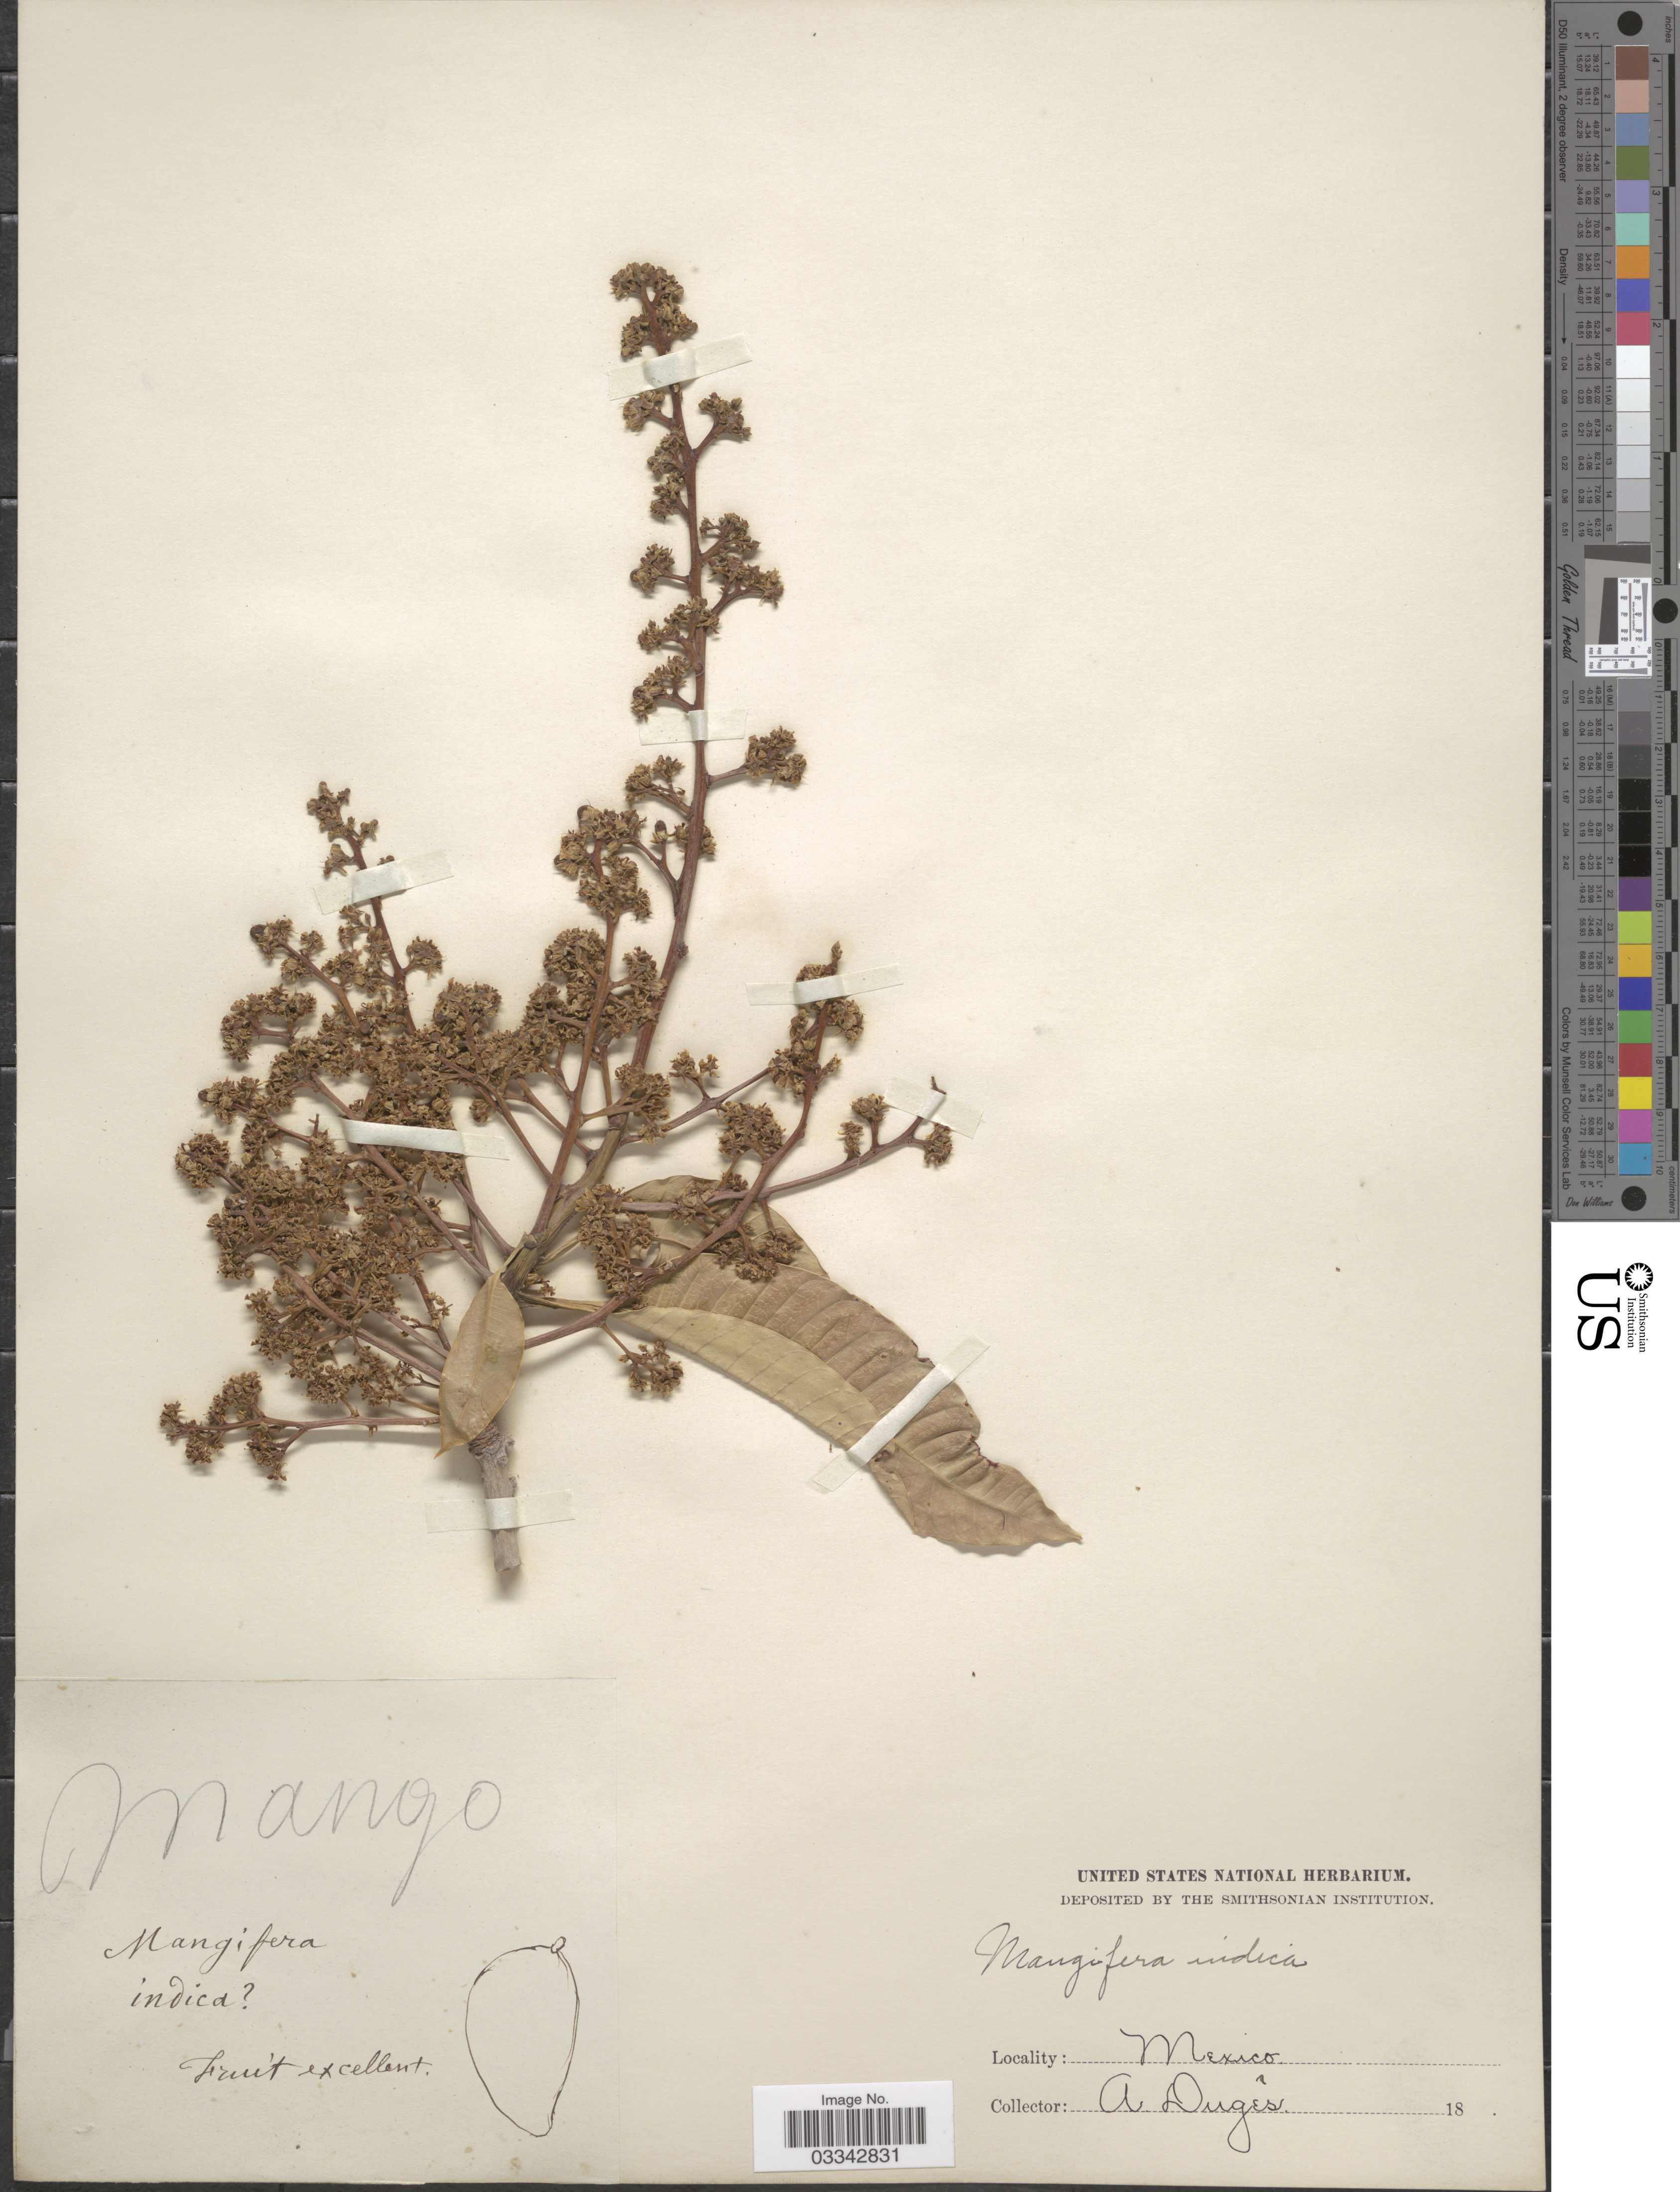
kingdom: Plantae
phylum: Tracheophyta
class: Magnoliopsida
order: Sapindales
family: Anacardiaceae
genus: Mangifera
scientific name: Mangifera indica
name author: L.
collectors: A. Duges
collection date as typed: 18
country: Mexico